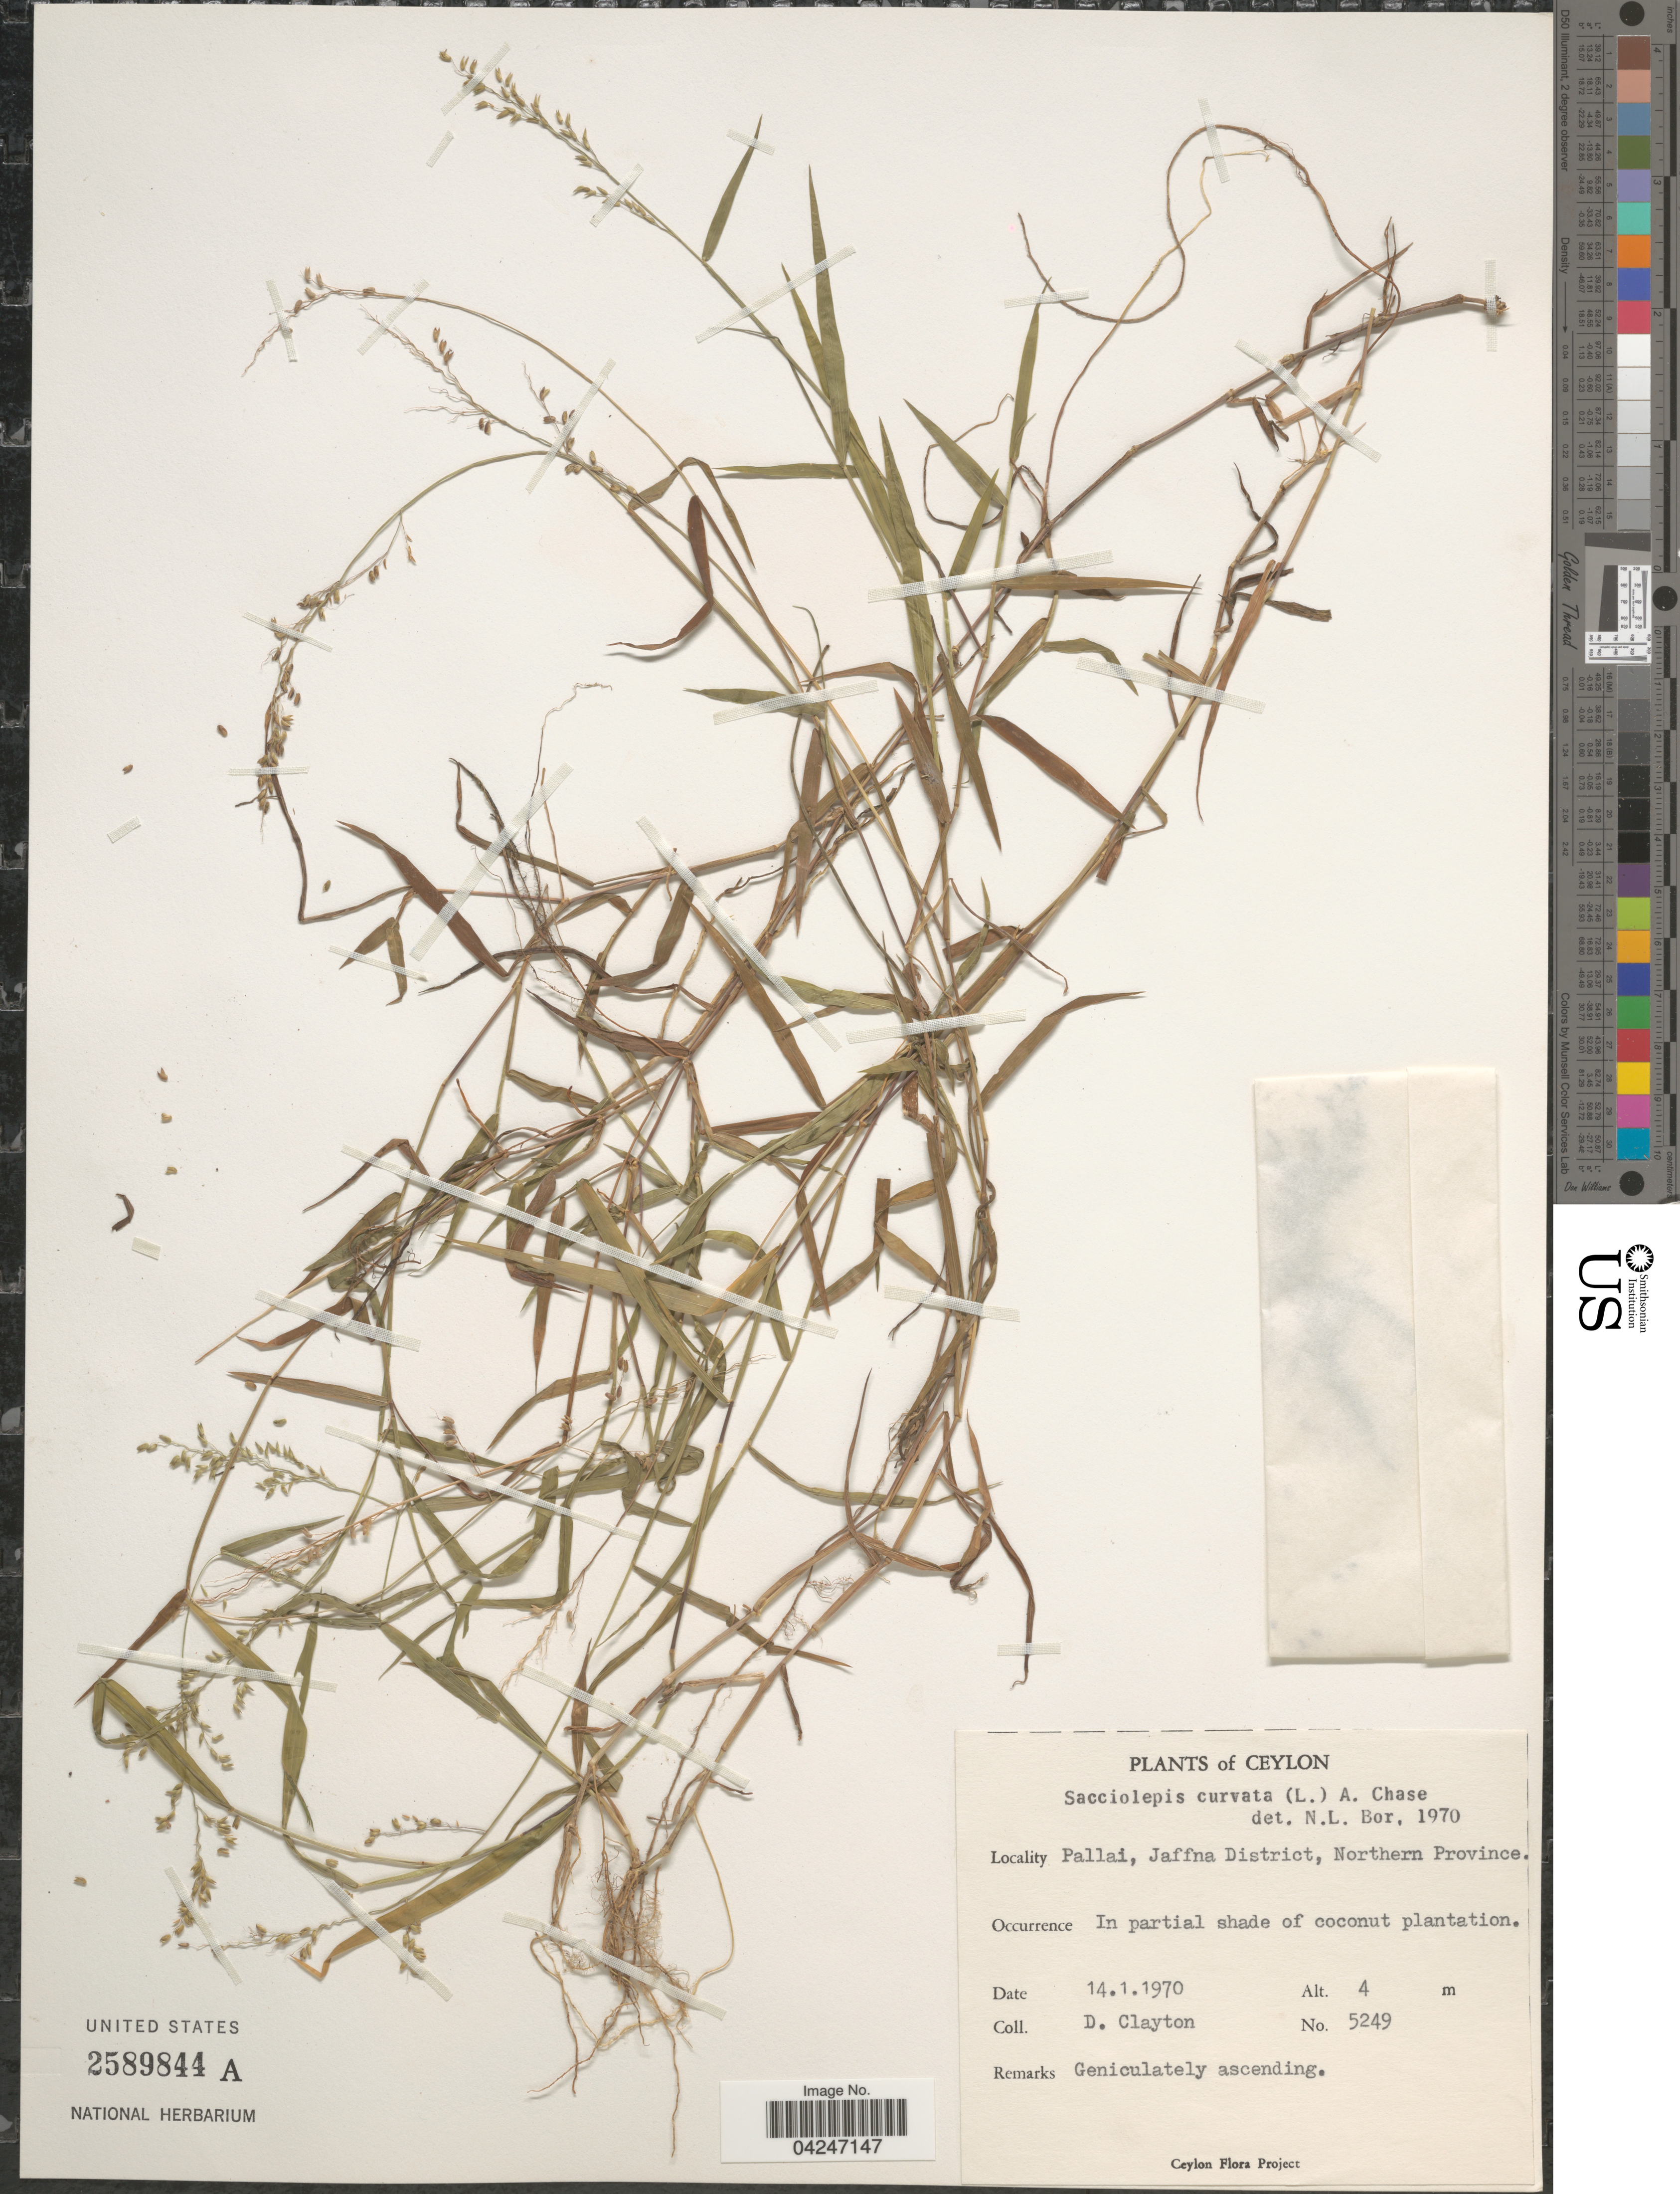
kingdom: Plantae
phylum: Tracheophyta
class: Liliopsida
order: Poales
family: Poaceae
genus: Sacciolepis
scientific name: Sacciolepis curvata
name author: (L.) Chase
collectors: D. Clayton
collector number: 5249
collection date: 1970-01-14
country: Sri Lanka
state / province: Northern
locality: Ceylon. Pallai, Jaffna District. In partial shade of coconut plantation.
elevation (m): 4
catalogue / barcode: US 2589844A